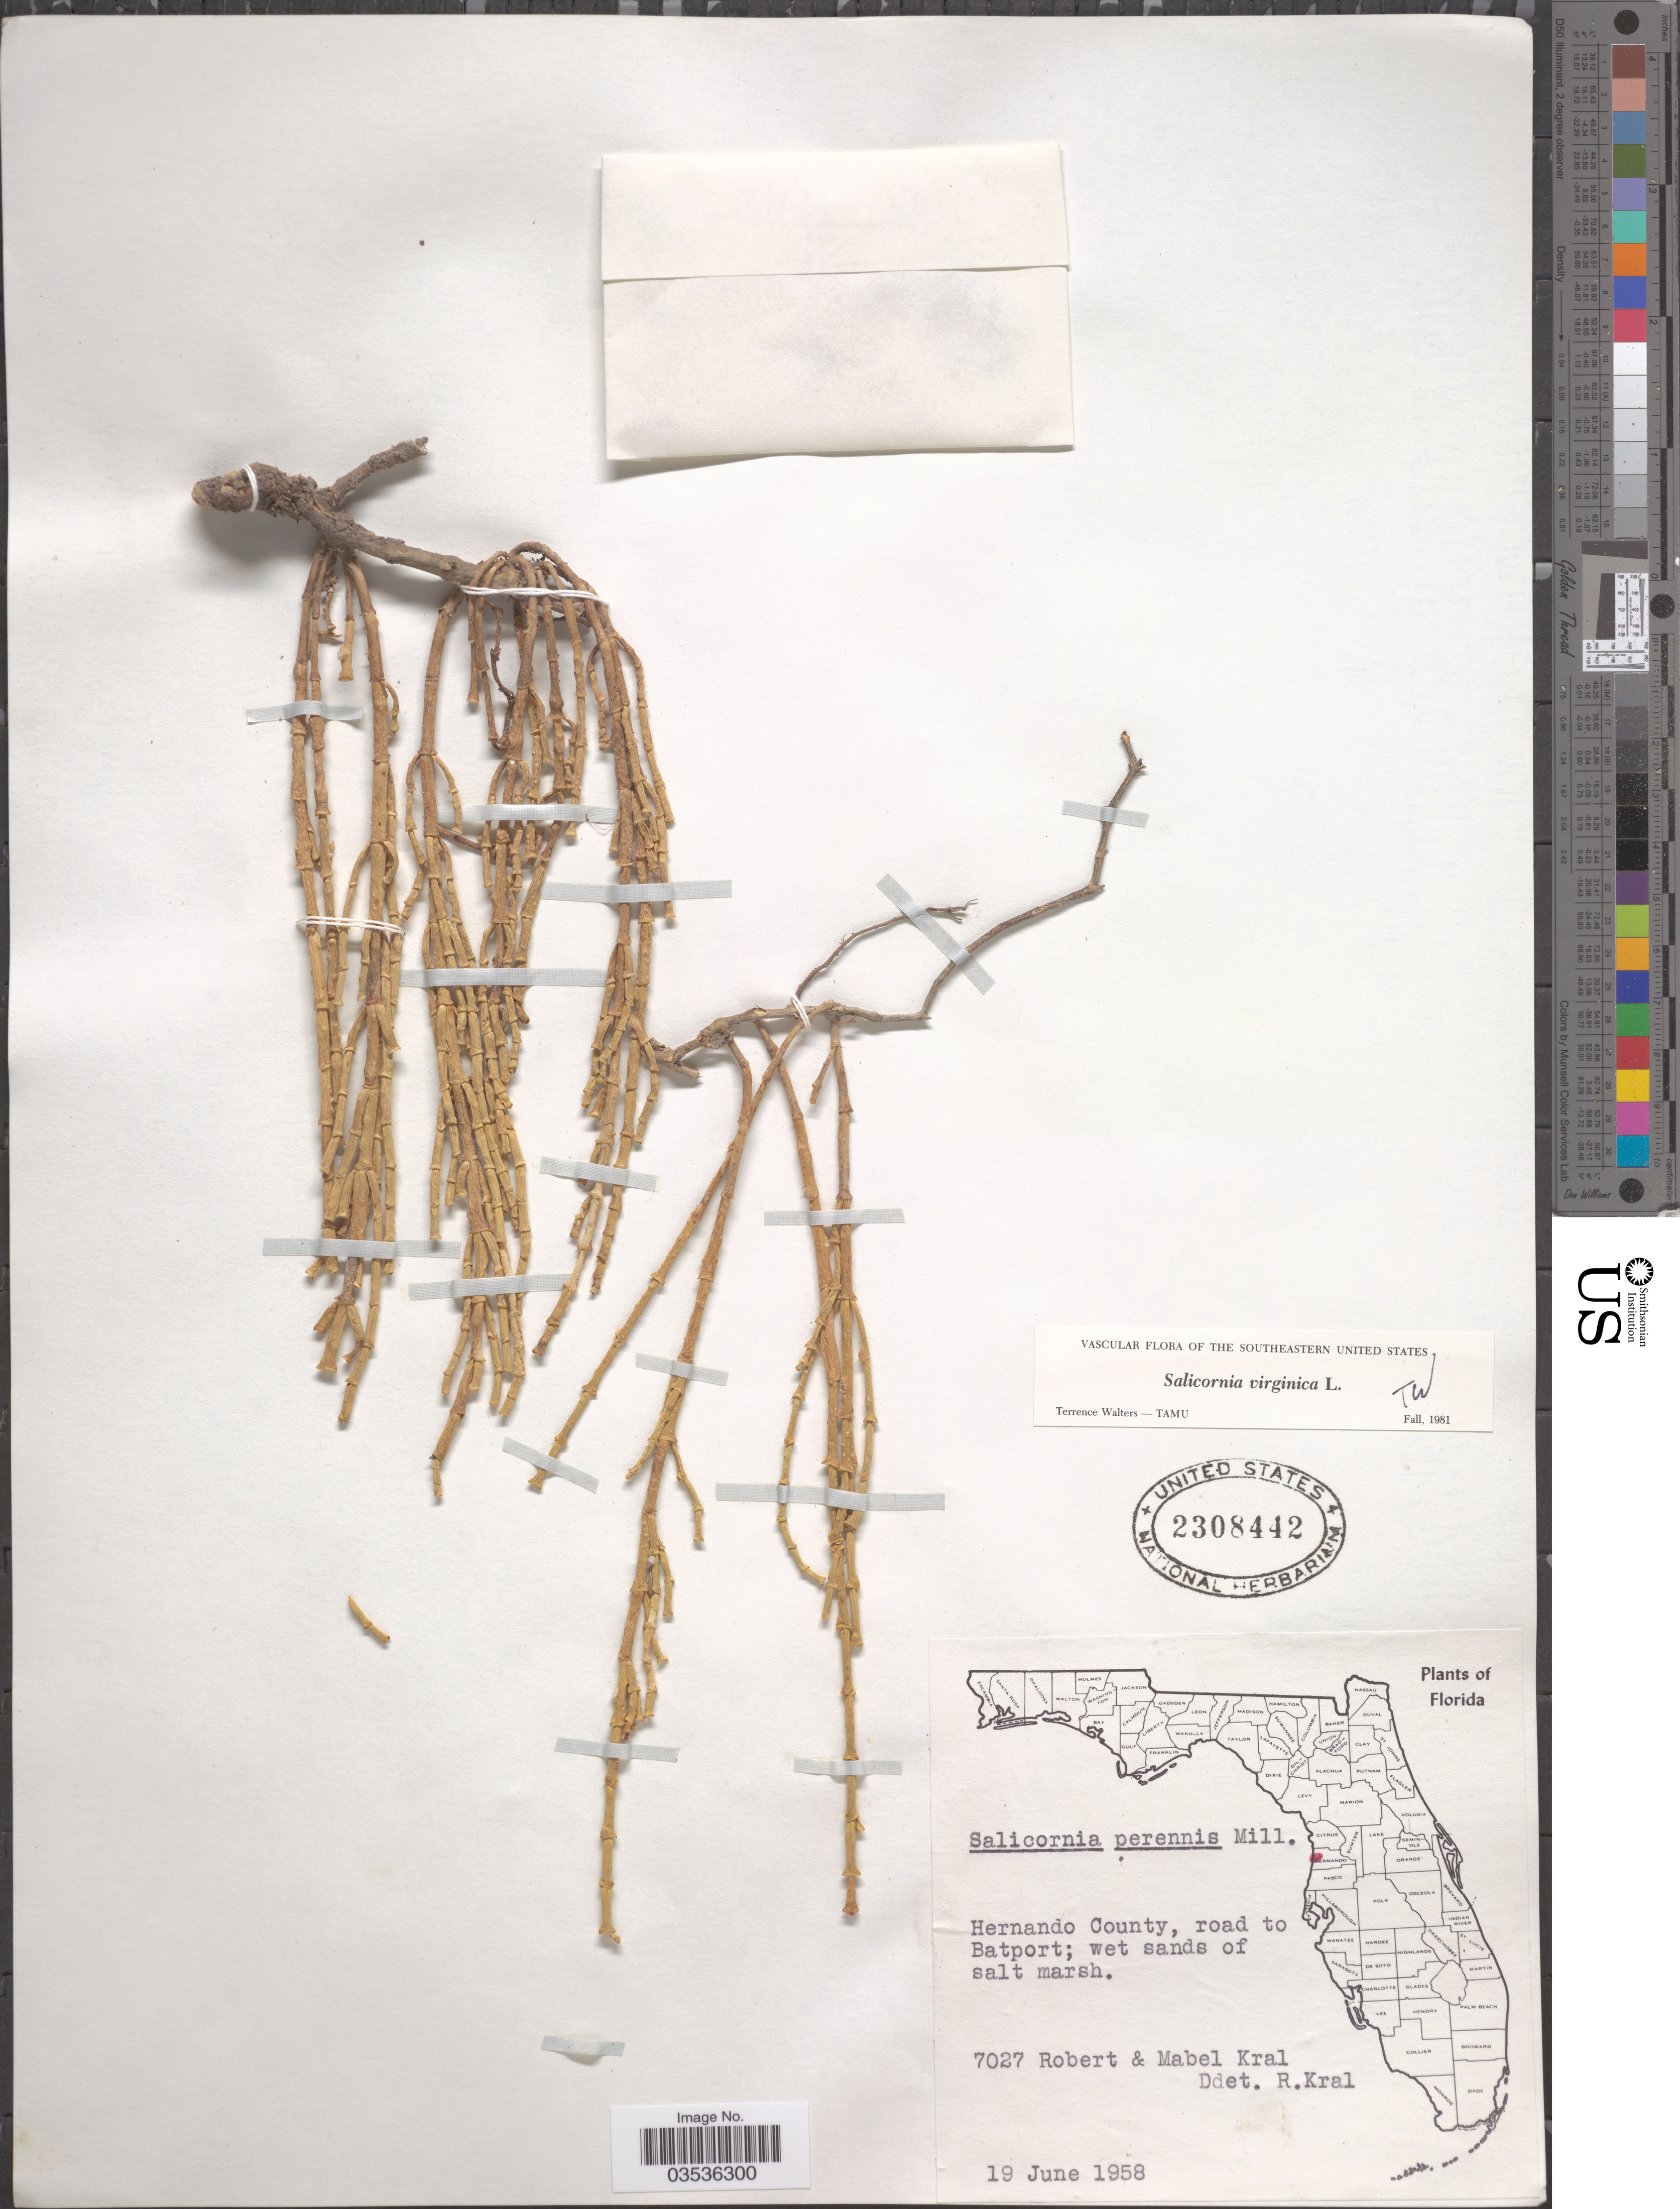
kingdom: Plantae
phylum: Tracheophyta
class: Magnoliopsida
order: Caryophyllales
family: Amaranthaceae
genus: Salicornia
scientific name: Salicornia ambigua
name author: Michx.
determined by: Strong, Mark T., (BOT), Smithsonian Institution - National Museum of Natural History (UNITED STATES)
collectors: R. Kral & M. Kral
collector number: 7027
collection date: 1958-06-19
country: United States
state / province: Florida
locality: Hernando County, road to Batport.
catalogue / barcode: US 2308442